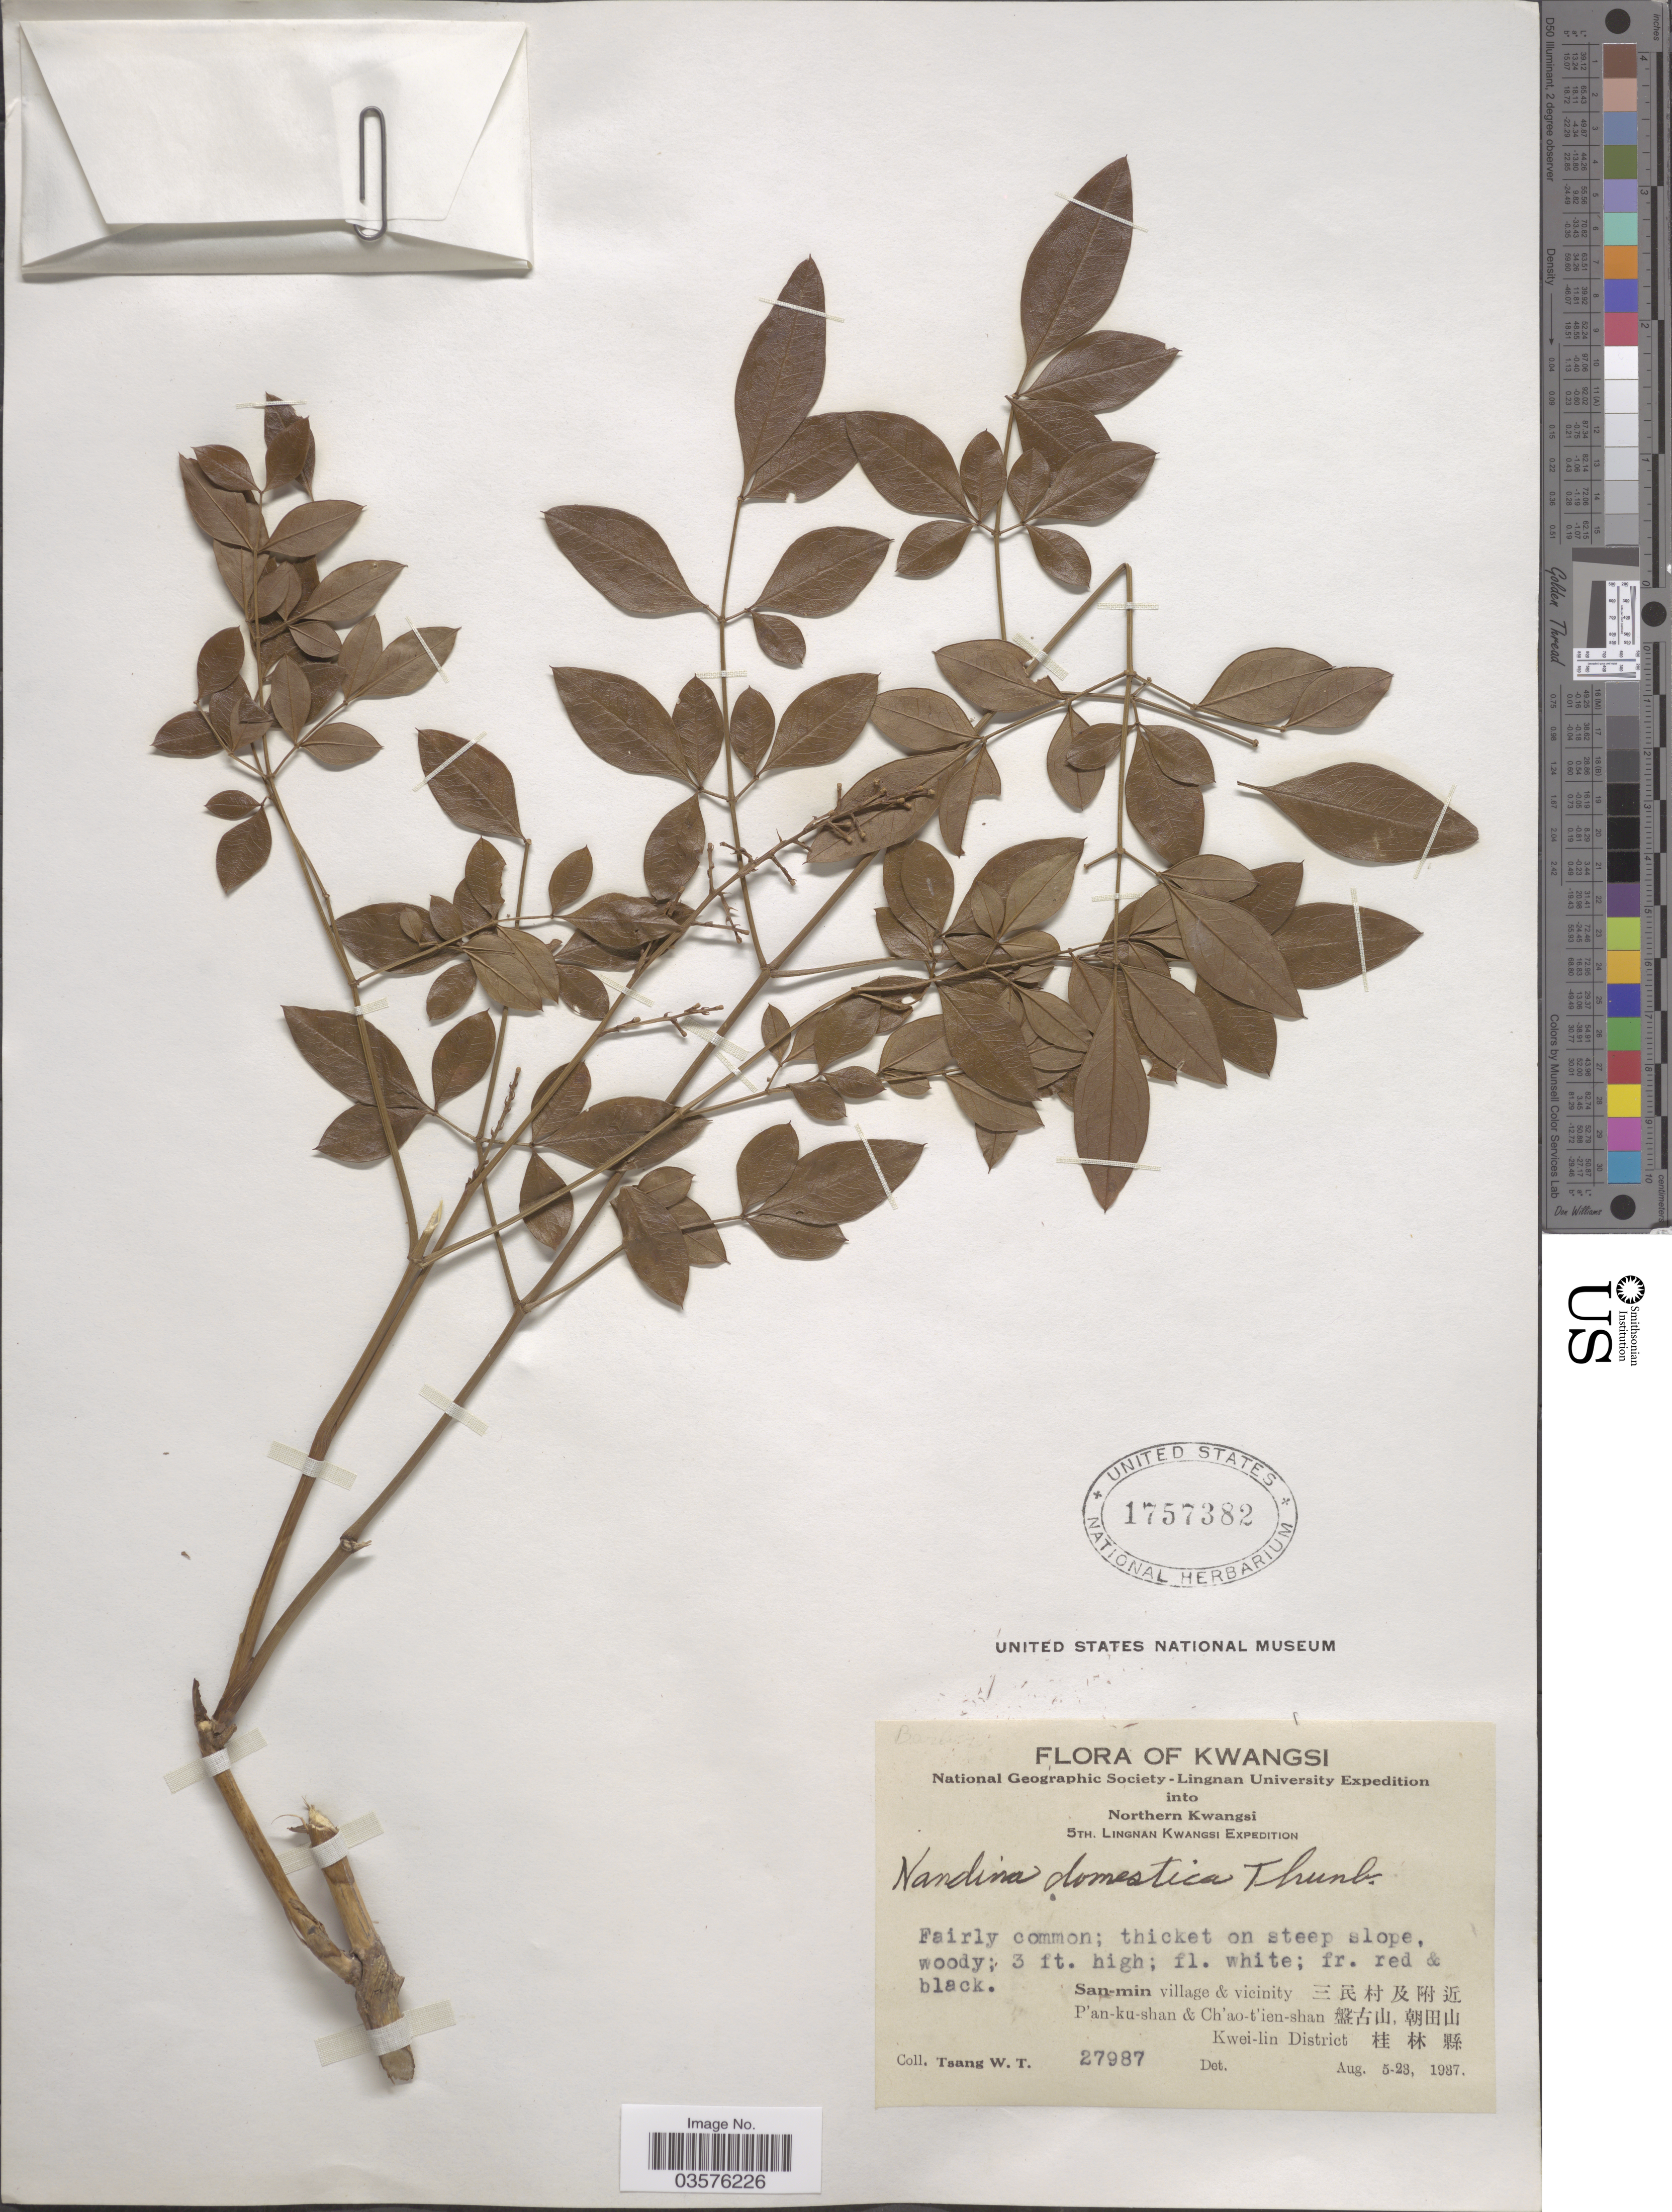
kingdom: Plantae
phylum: Tracheophyta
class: Magnoliopsida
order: Ranunculales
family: Berberidaceae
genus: Nandina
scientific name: Nandina domestica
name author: Thunb.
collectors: W. T. Tsang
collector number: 27987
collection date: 1937-08-05/1937-08-23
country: China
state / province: Guangxi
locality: Kwangsi, Northern Kwangsi. San-min village & vicinity X. P'an-ku-shan & Ch'ao-t'ien-shan X. Kwei-lin District X.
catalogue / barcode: US 1757382